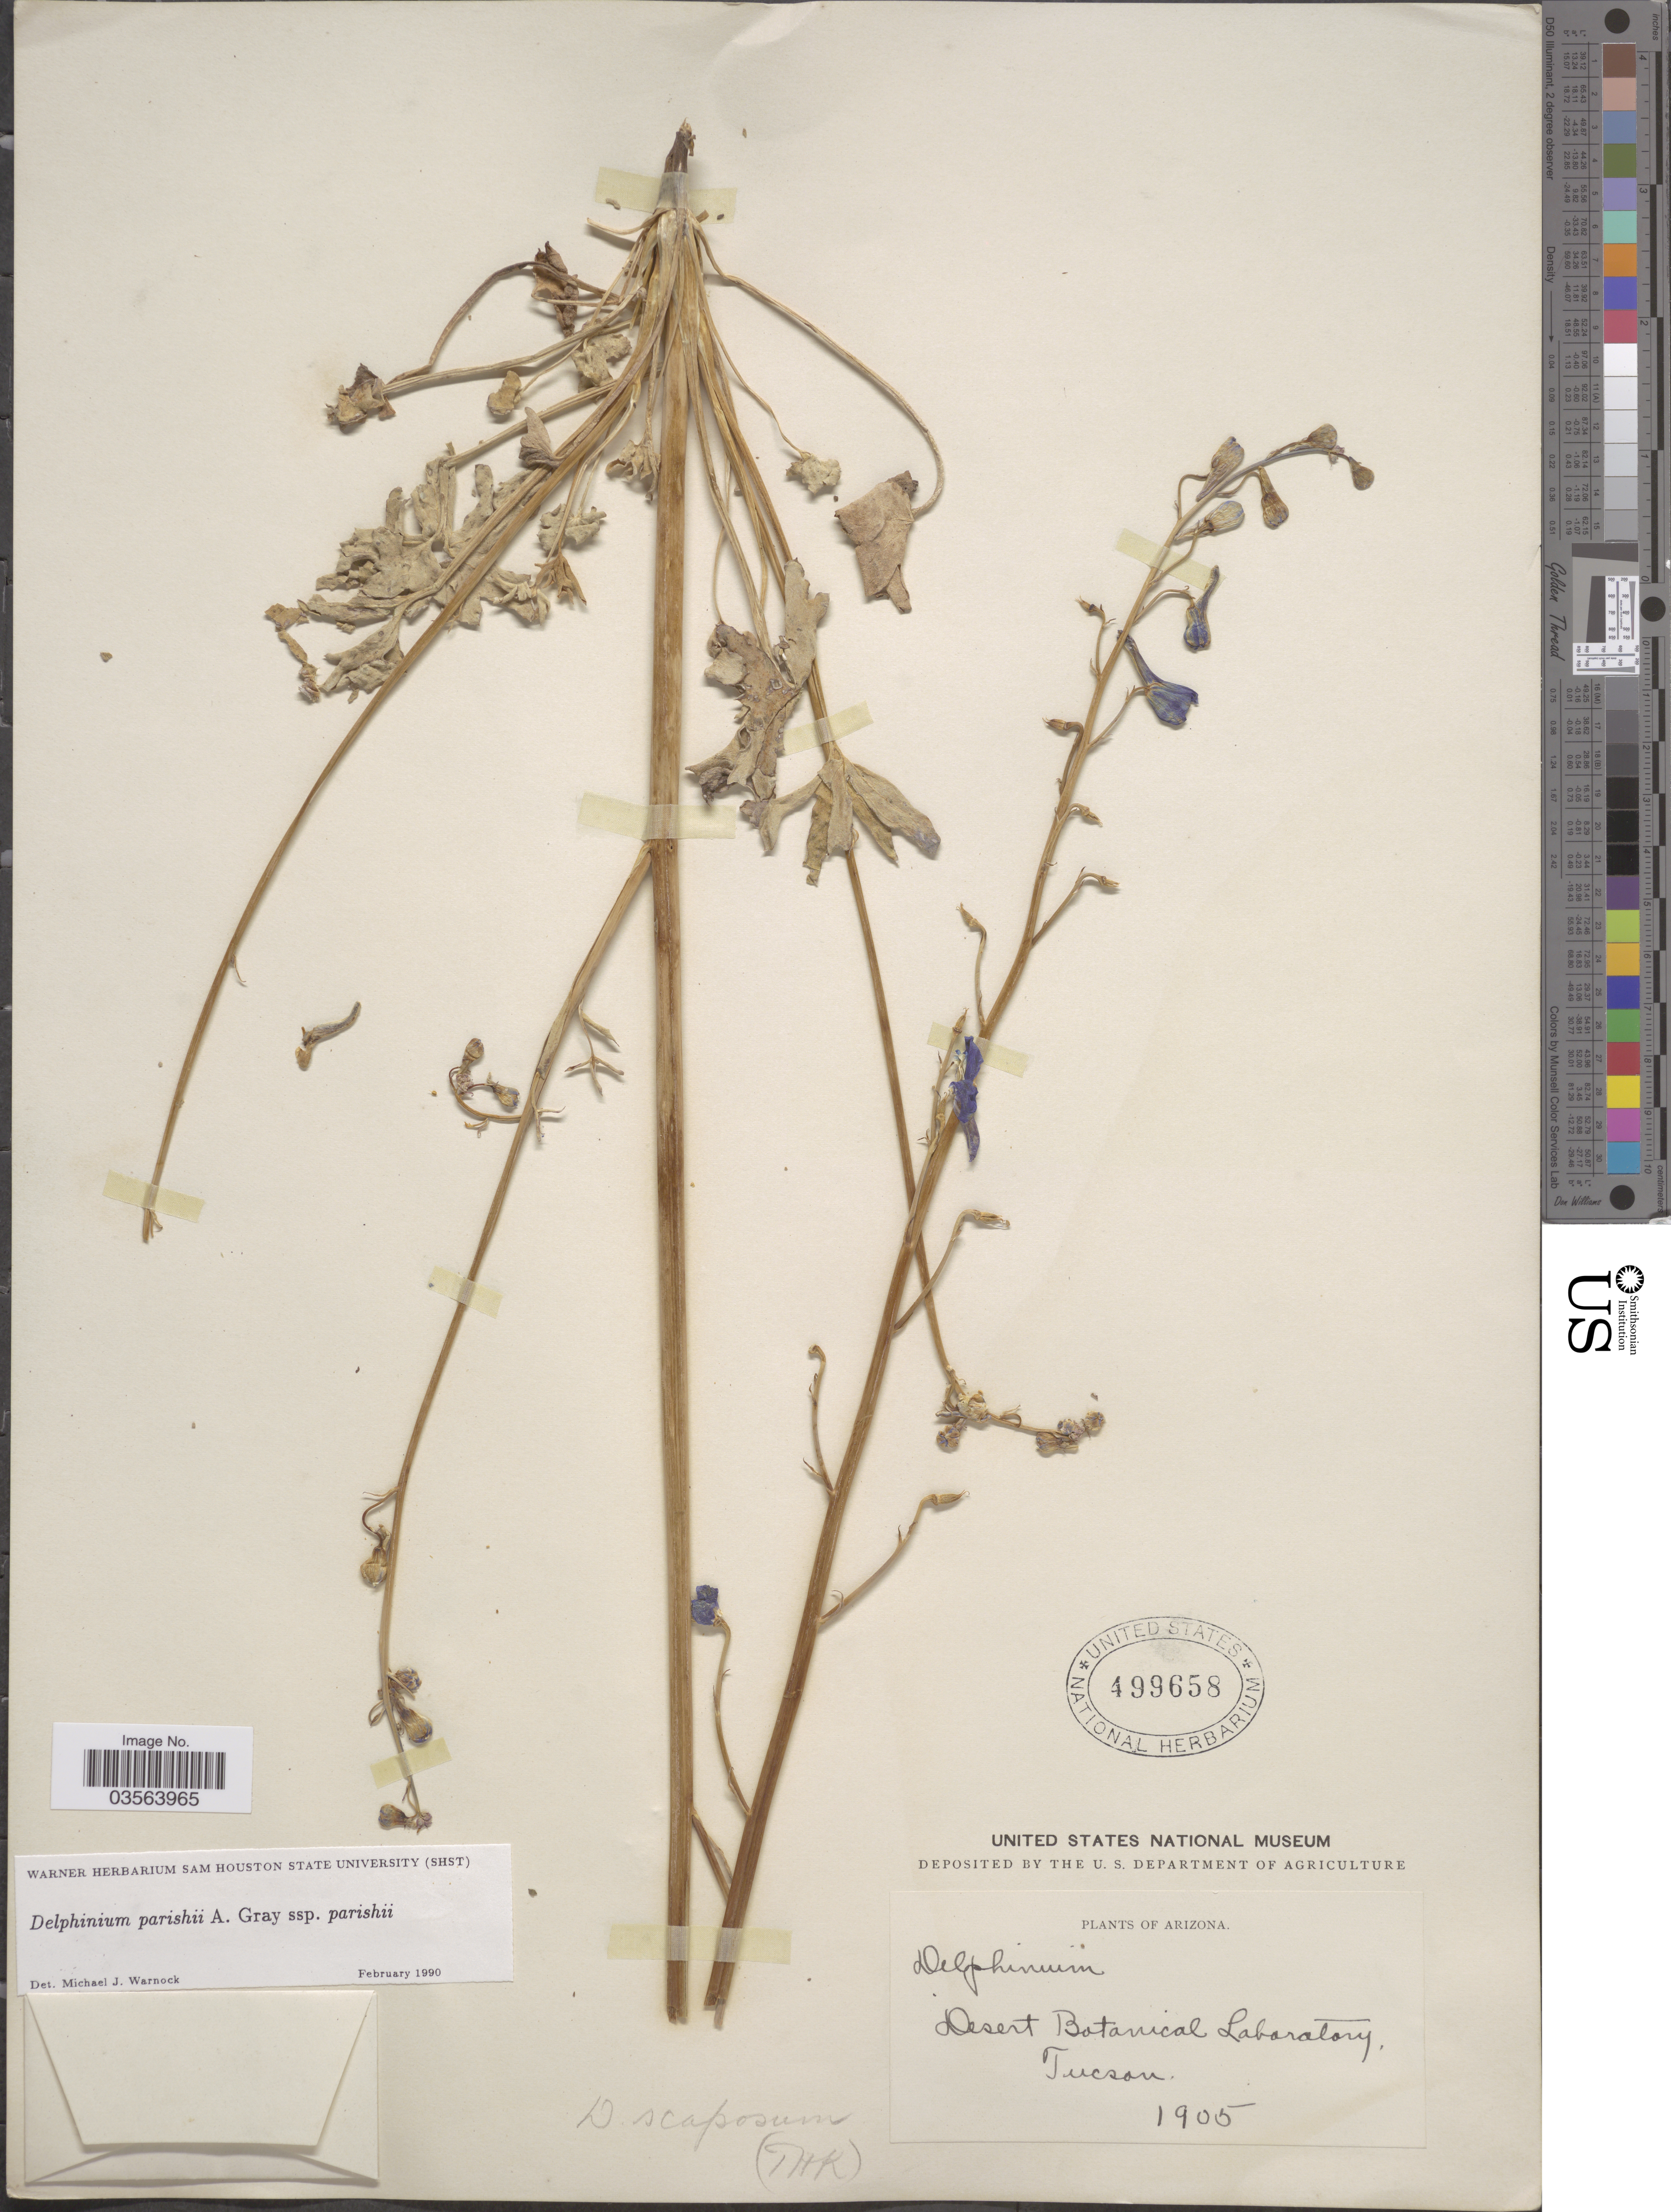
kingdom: Plantae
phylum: Tracheophyta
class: Magnoliopsida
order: Ranunculales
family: Ranunculaceae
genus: Delphinium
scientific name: Delphinium parishii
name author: A. Gray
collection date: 1905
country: United States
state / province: Arizona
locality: Desert Botanical Laboratory, Tucson.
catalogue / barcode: US 499658